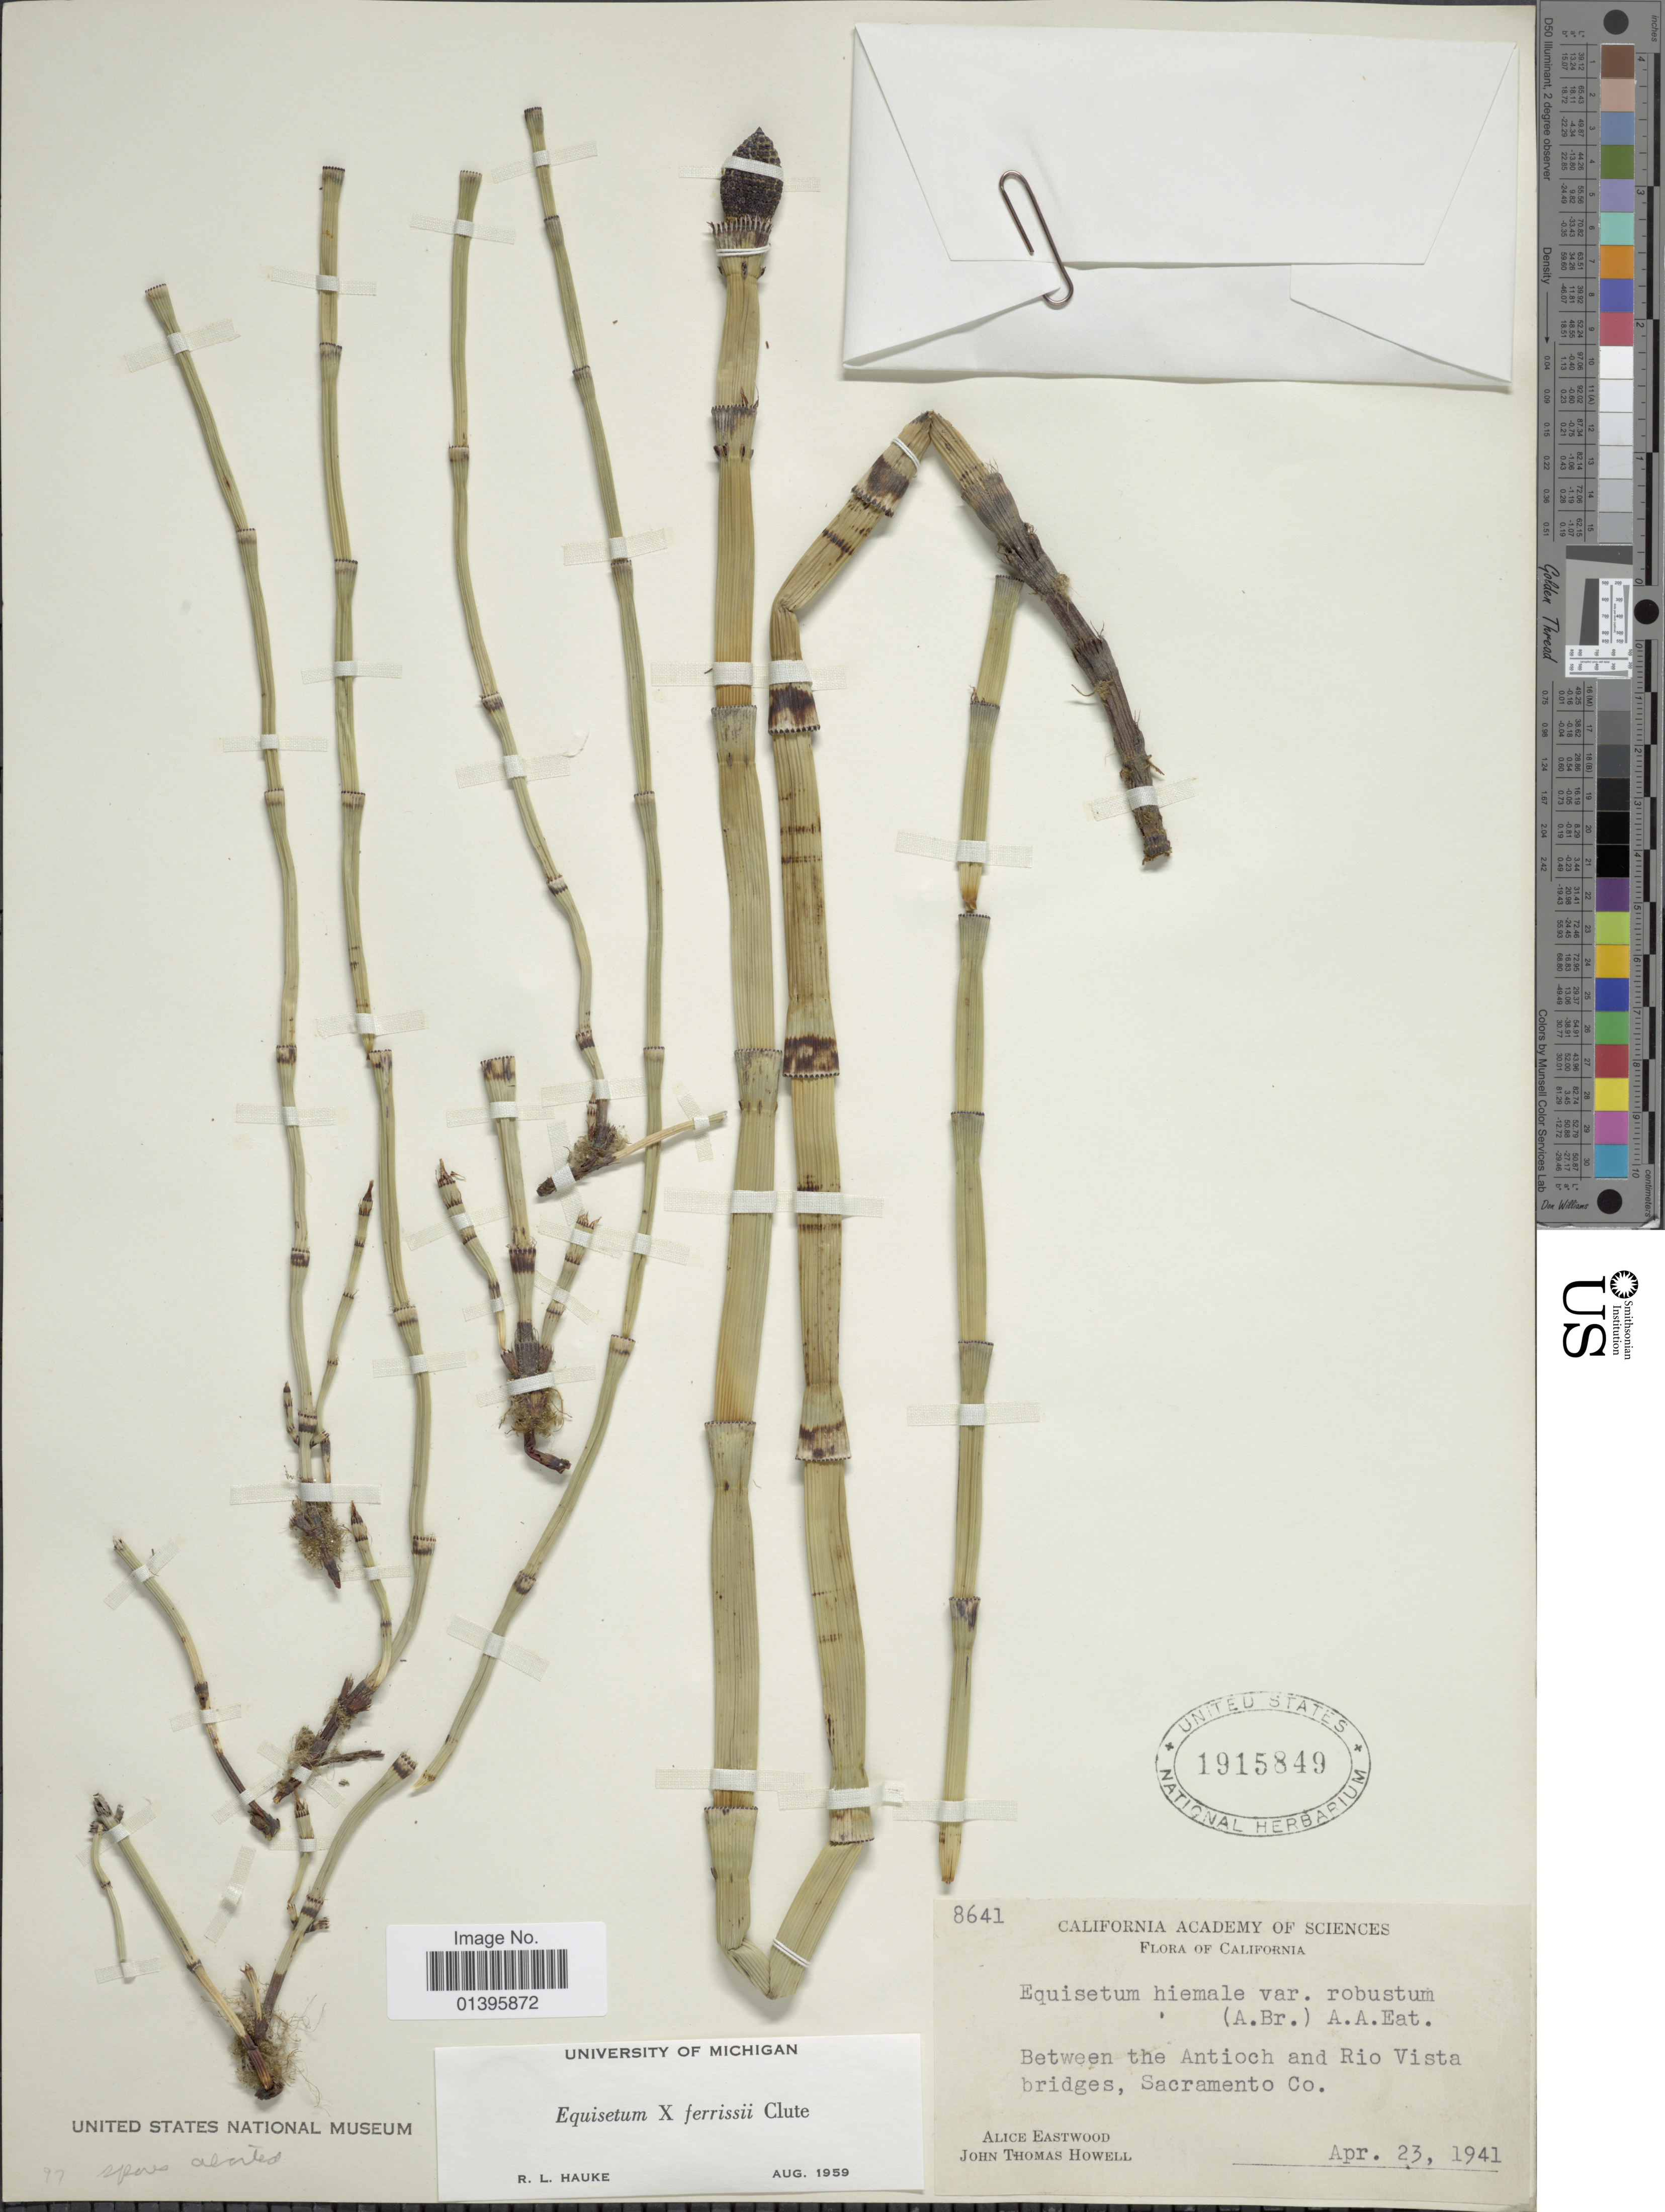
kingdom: Plantae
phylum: Tracheophyta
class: Polypodiopsida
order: Equisetales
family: Equisetaceae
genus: Equisetum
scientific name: Equisetum x ferrissii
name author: Clute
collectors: A. Eastwood & J. T. Howell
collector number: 8641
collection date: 1941-04-23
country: United States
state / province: California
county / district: Sacramento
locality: Between the Antioch and Rio Vista bridges, Sacramento Co.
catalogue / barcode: US 1915849